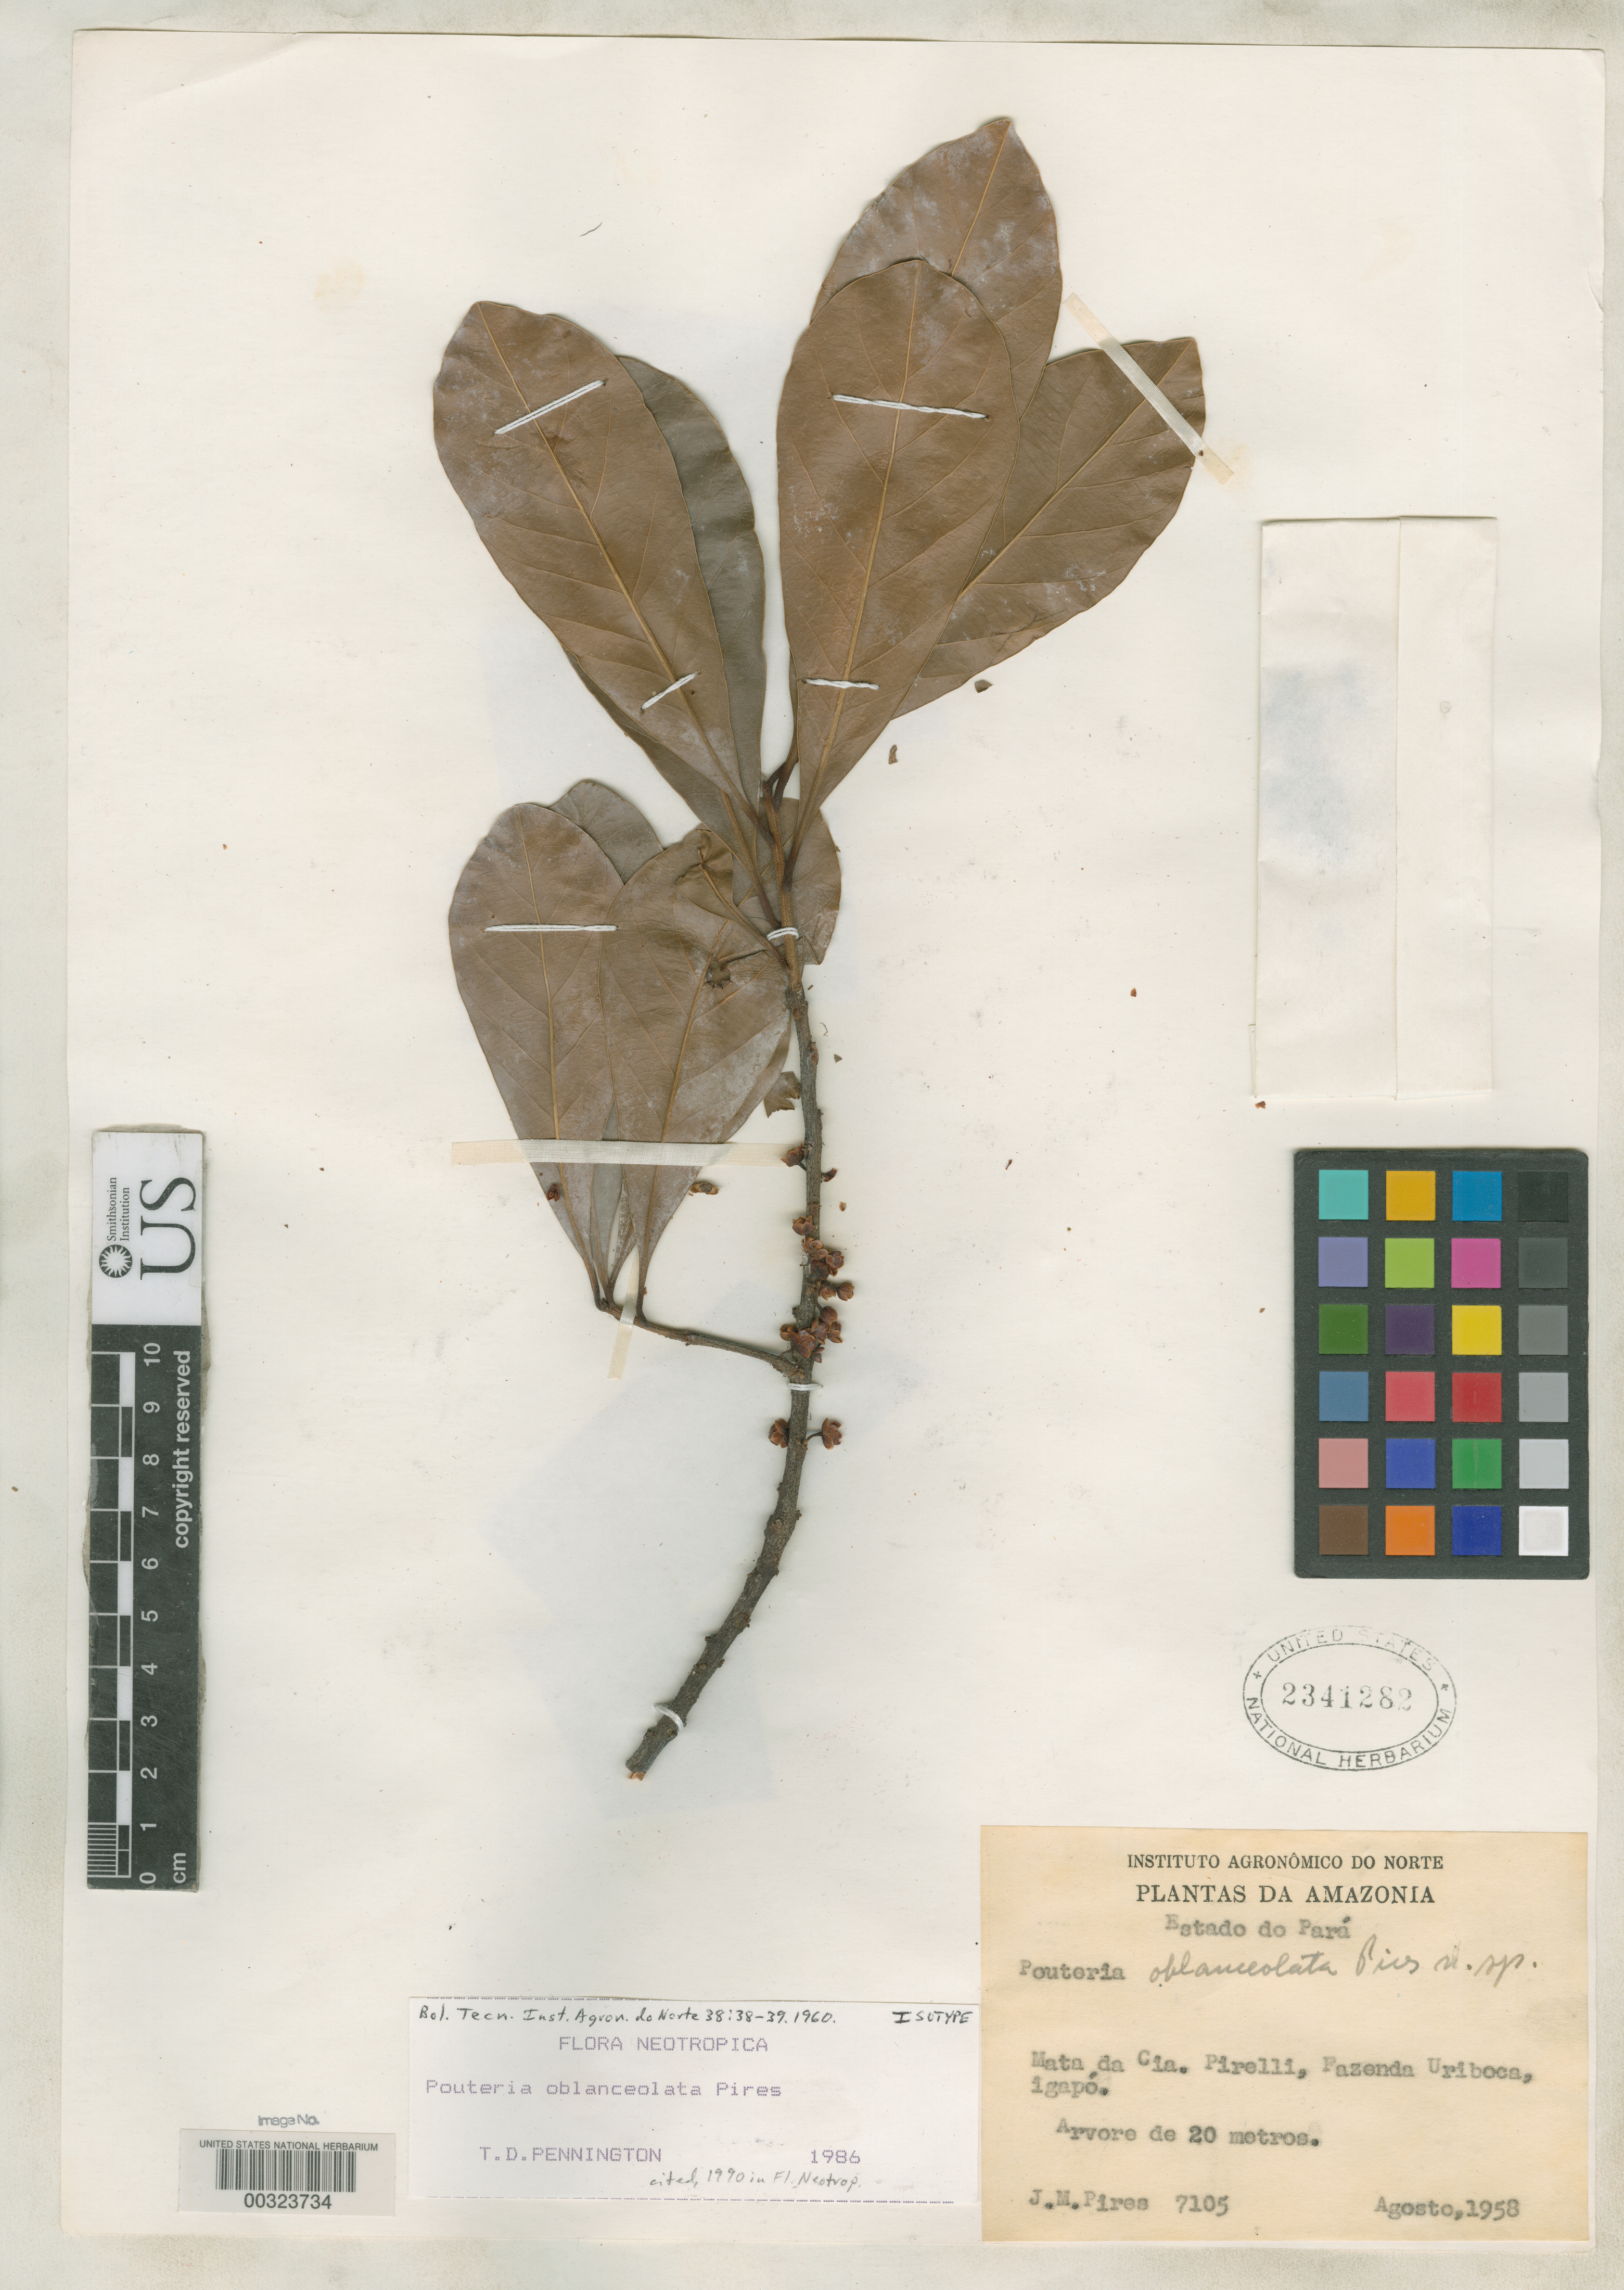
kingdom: Plantae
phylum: Tracheophyta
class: Magnoliopsida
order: Ericales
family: Sapotaceae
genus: Pouteria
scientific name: Pouteria oblanceolata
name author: Pires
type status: Isotype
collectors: J. M. Pires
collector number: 7105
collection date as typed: Aug 1958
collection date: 1958-08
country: Brazil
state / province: Pará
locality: Mata da Cia, Pirelli, fazenda Uriboca.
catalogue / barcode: US 2341282